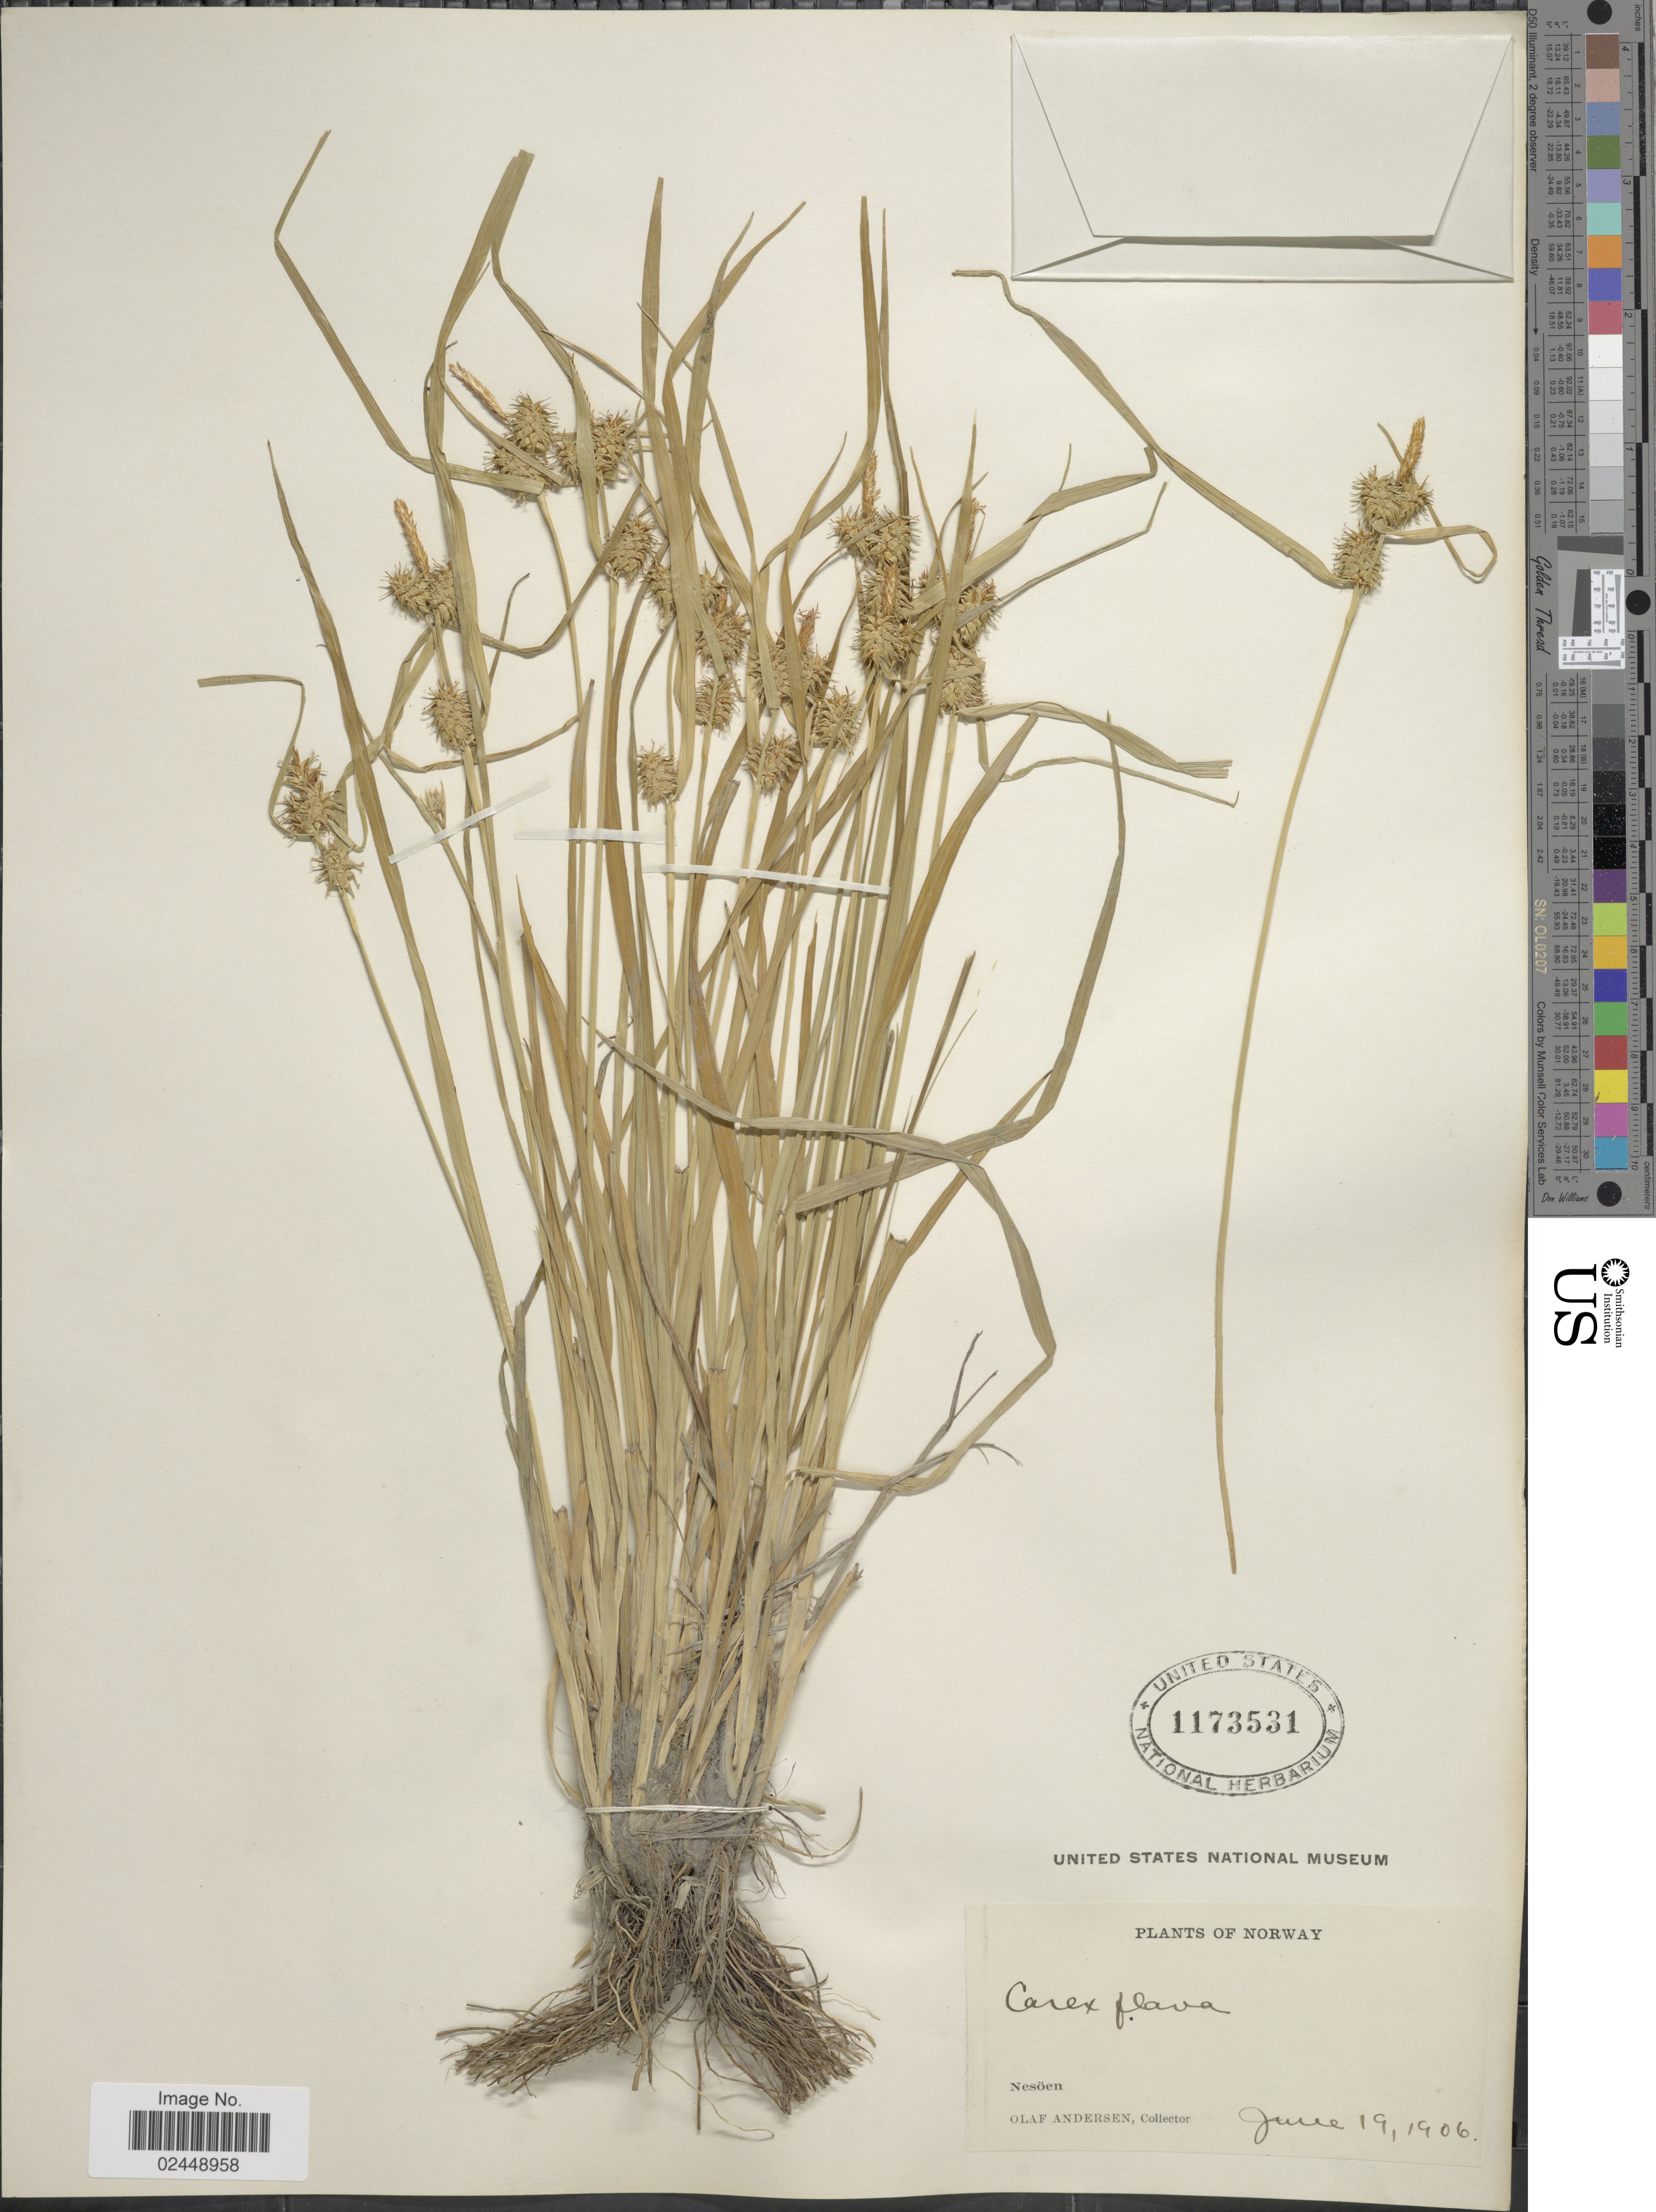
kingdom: Plantae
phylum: Tracheophyta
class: Liliopsida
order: Poales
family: Cyperaceae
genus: Carex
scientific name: Carex flava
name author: L.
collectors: O. Andersen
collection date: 1906-06-19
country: Norway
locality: Nesoen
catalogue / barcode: US 1173531